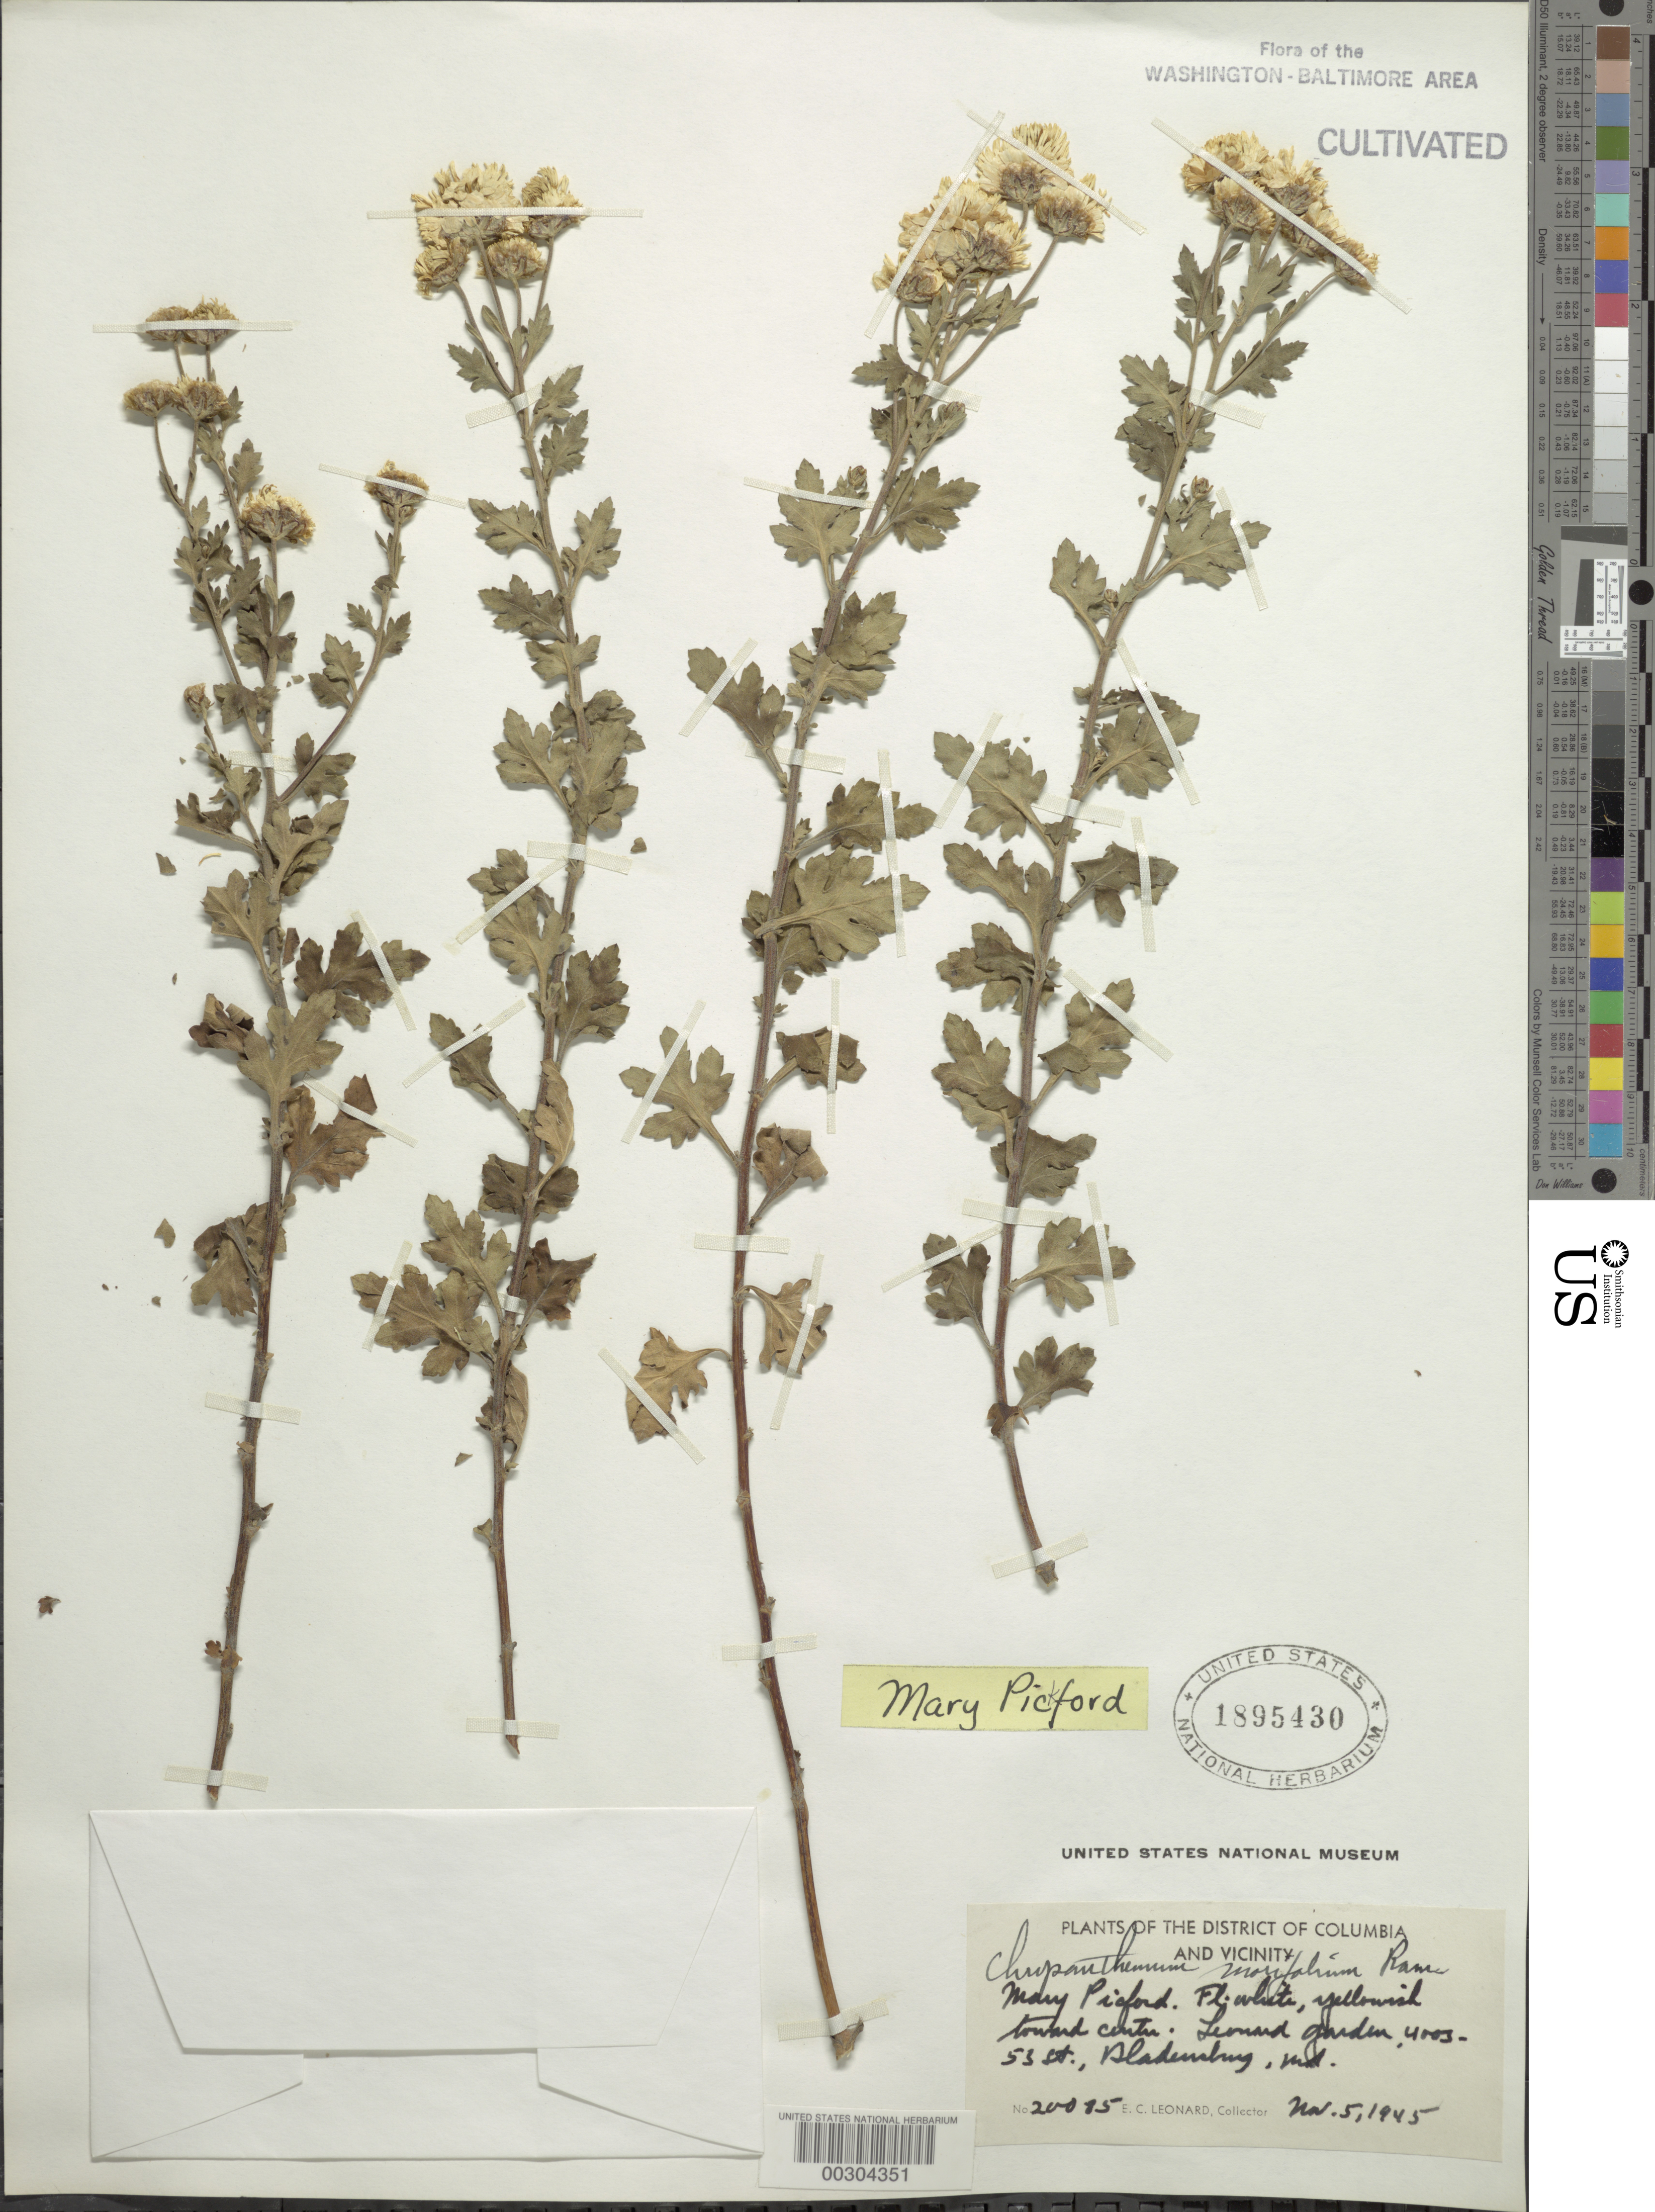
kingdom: Plantae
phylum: Tracheophyta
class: Magnoliopsida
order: Asterales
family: Asteraceae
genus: Chrysanthemum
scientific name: Chrysanthemum morifolium 'Mary Pickford'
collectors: E. C. Leonard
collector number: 20085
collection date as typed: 05 Nov 1945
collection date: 1945-11-05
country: United States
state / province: Maryland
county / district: Prince George's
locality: Bladensburg, 4003 53 St, Leonard's garden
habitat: Garden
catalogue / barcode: US 1895430